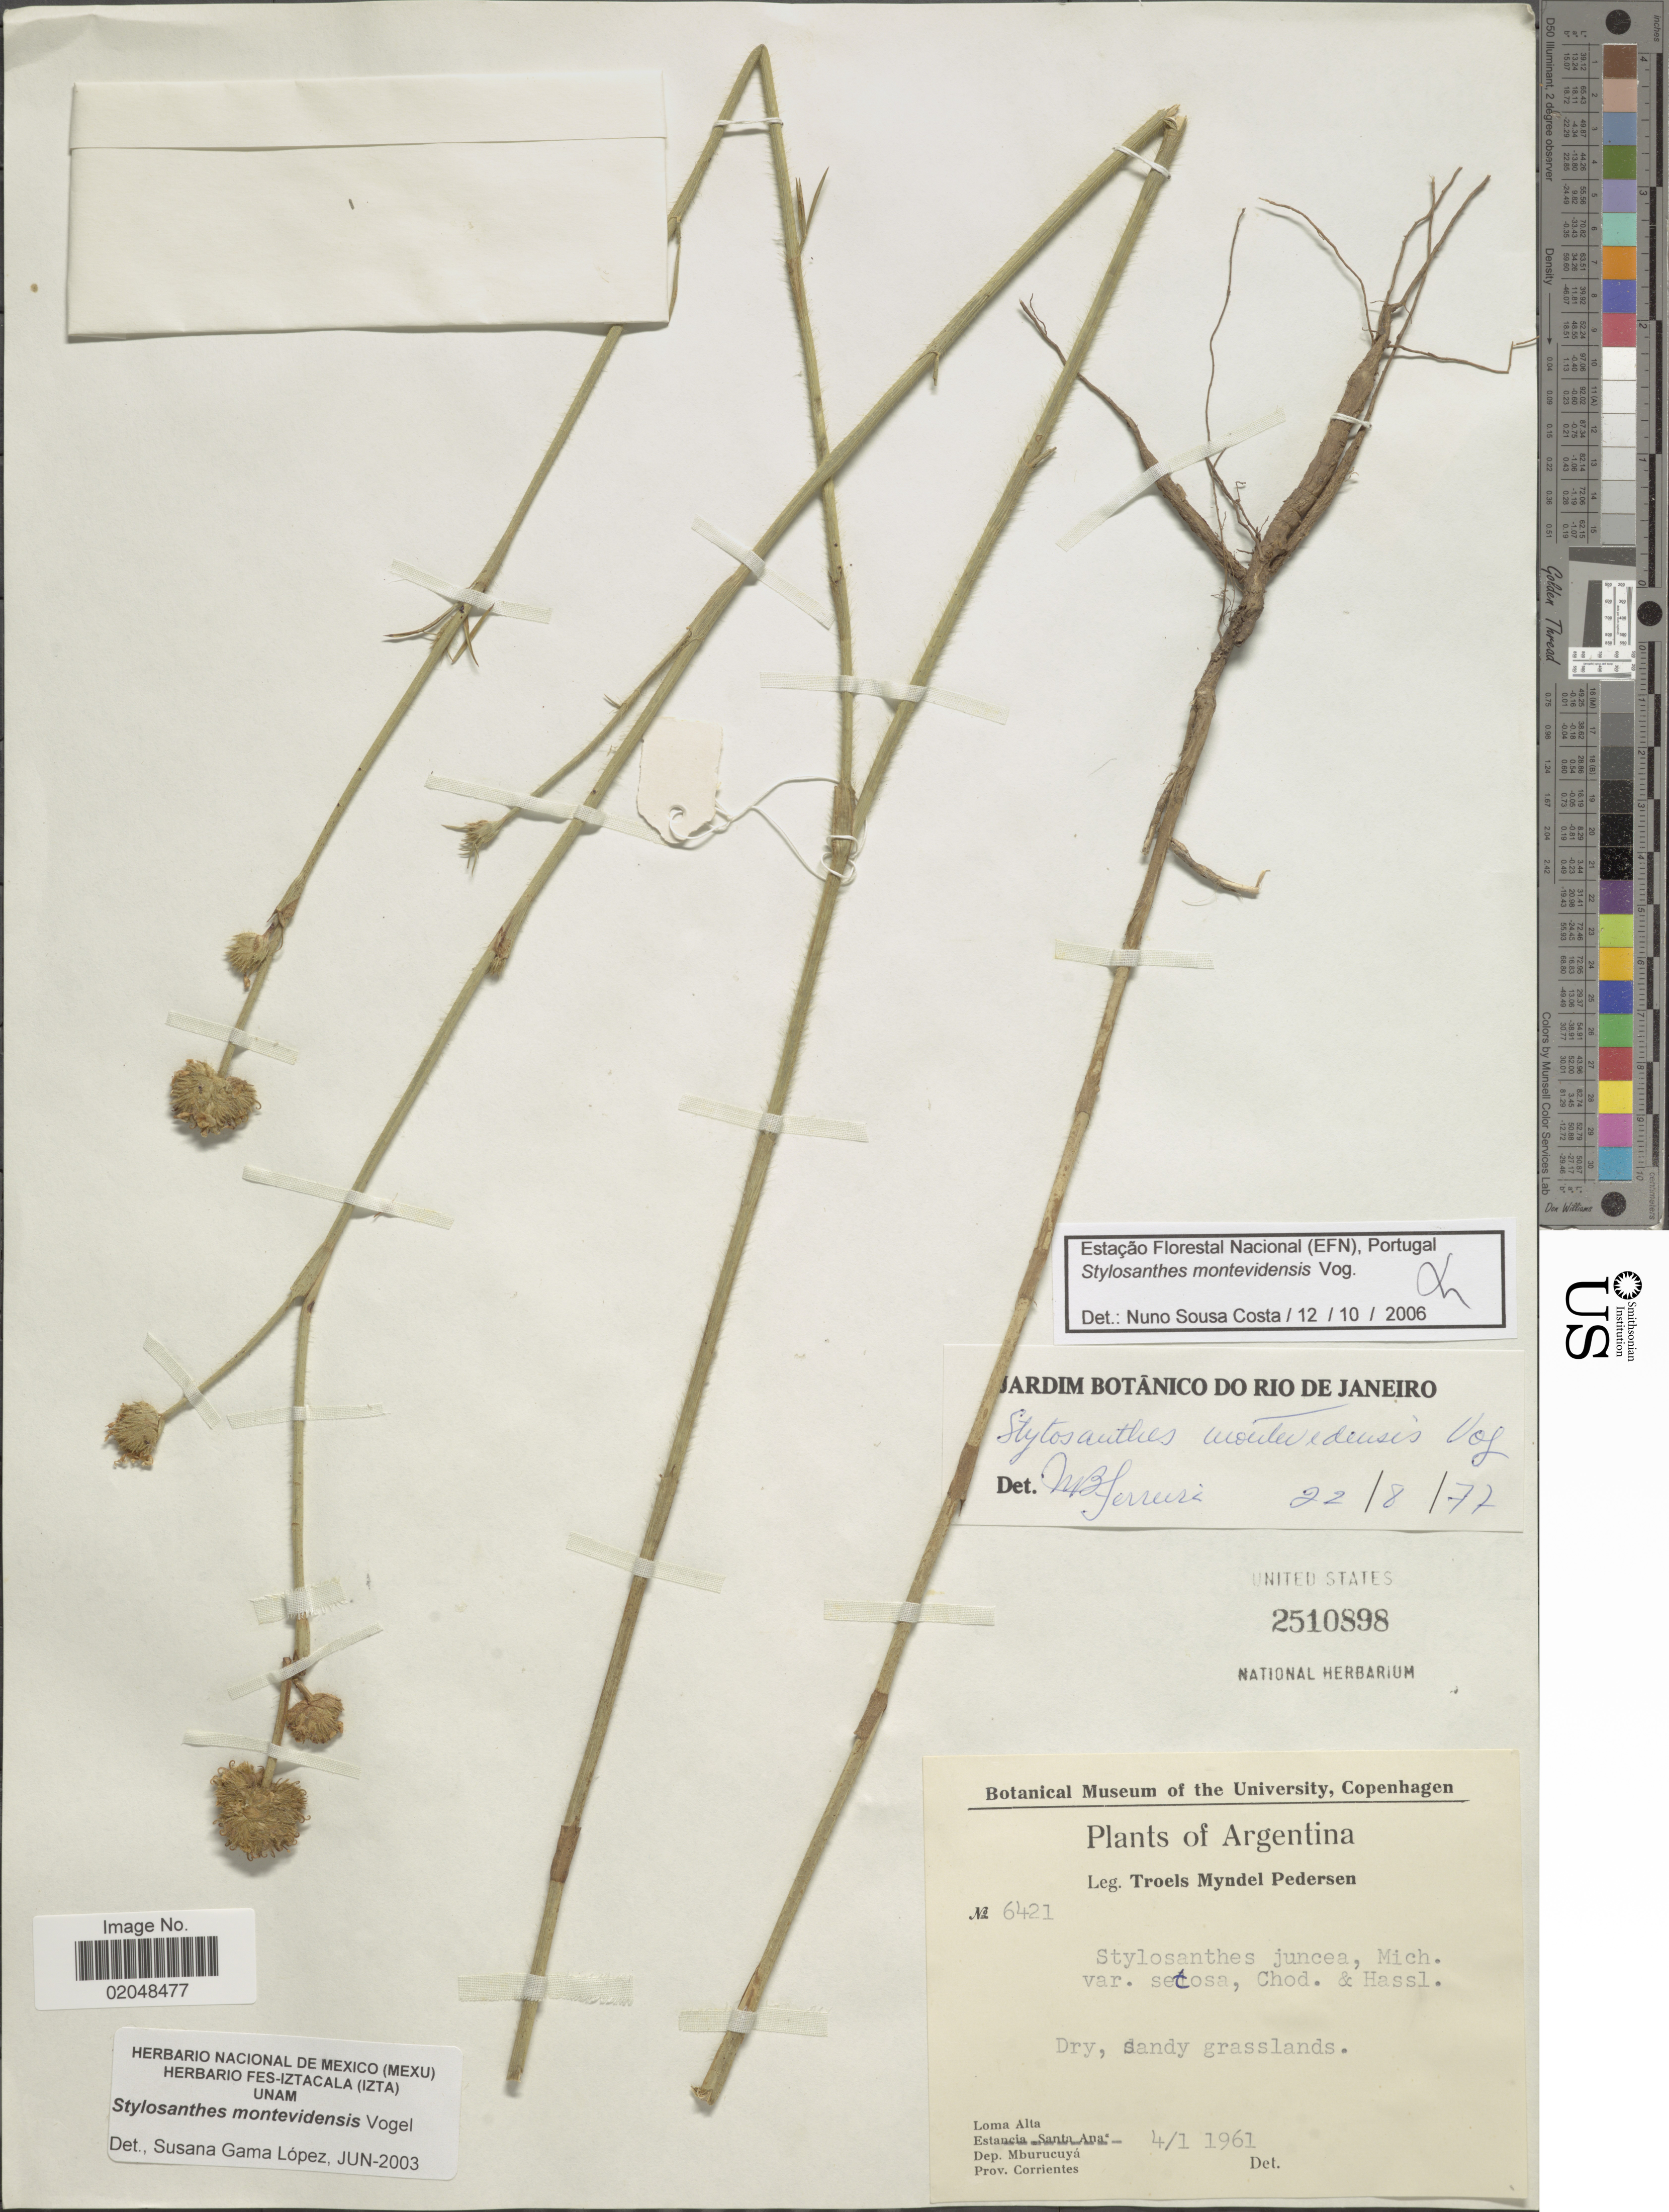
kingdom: Plantae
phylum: Tracheophyta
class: Magnoliopsida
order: Fabales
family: Fabaceae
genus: Stylosanthes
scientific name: Stylosanthes montevidensis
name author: Vogel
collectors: T. Pederson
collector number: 6421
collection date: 1961-01-04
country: Argentina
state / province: Corrientes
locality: Dry, sandy grasslands, Loma Alta, Dep. Mburucuya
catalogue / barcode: US 2510898